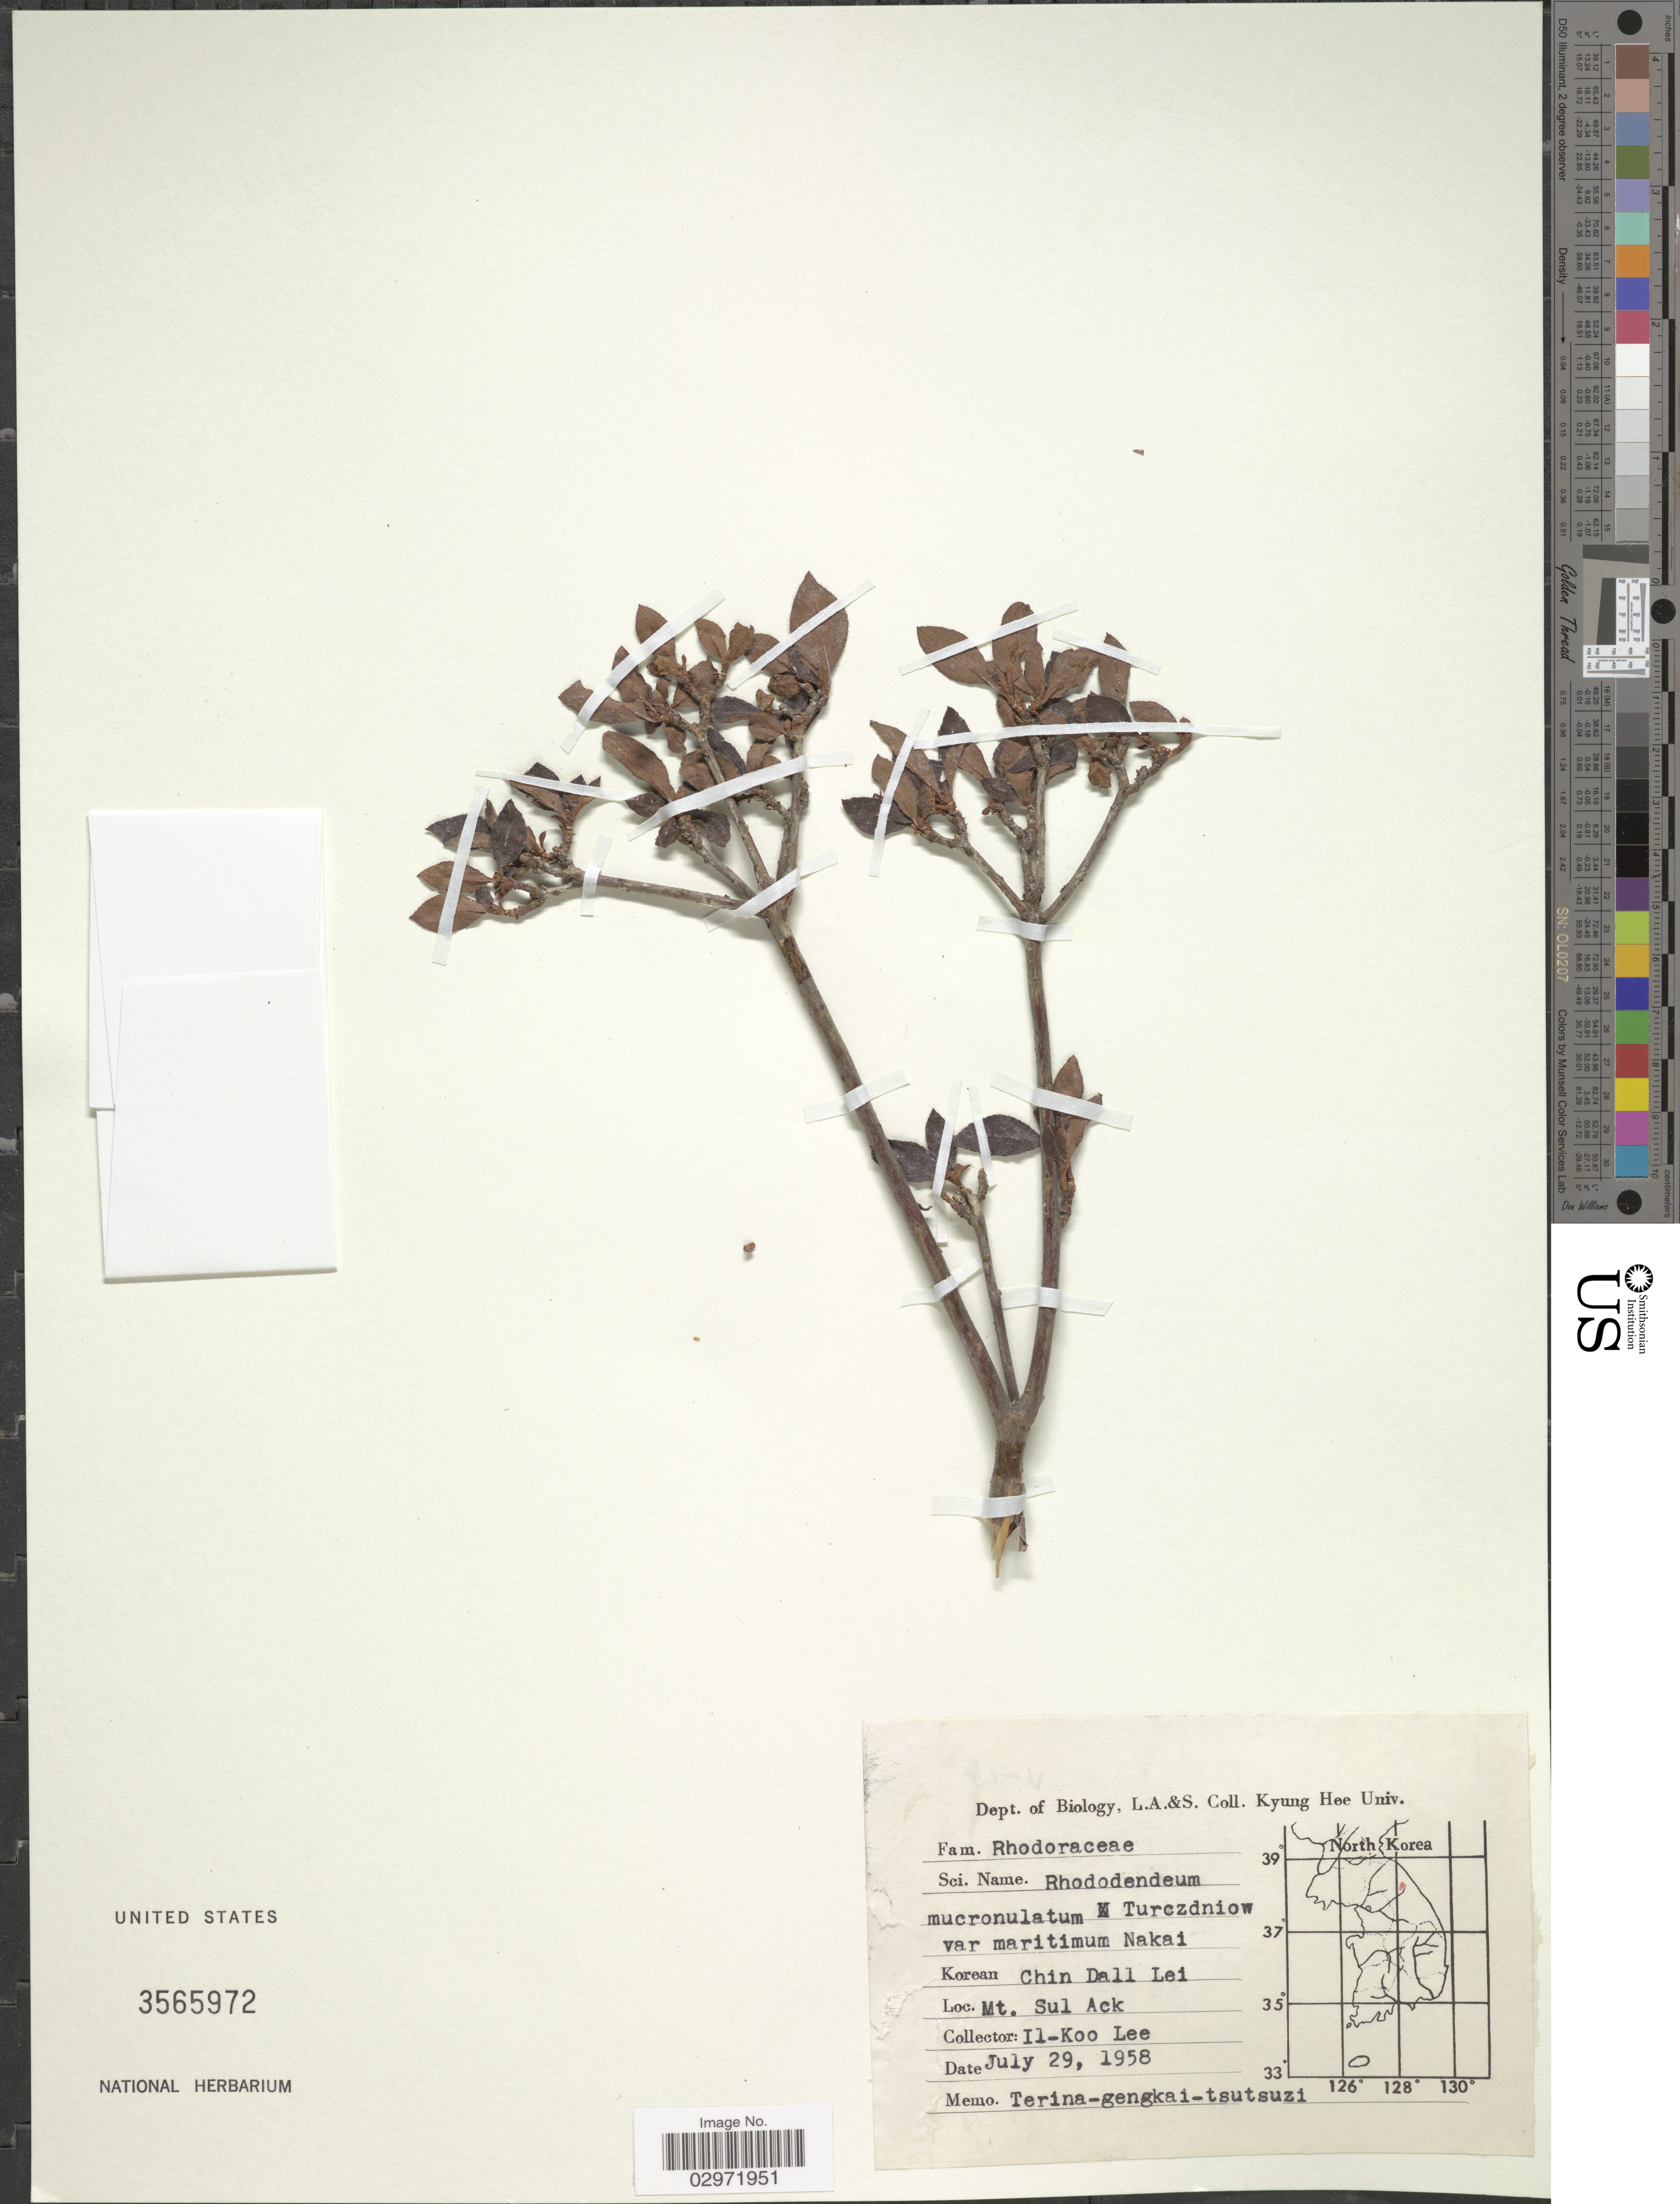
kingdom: Plantae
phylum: Tracheophyta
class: Magnoliopsida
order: Ericales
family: Ericaceae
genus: Rhododendron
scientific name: Rhododendron mucronatum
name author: (Blume) G. Don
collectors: Il-Ko Lee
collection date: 1958-07-29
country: South Korea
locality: Mt. Sul Ack.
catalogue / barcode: US 3565972